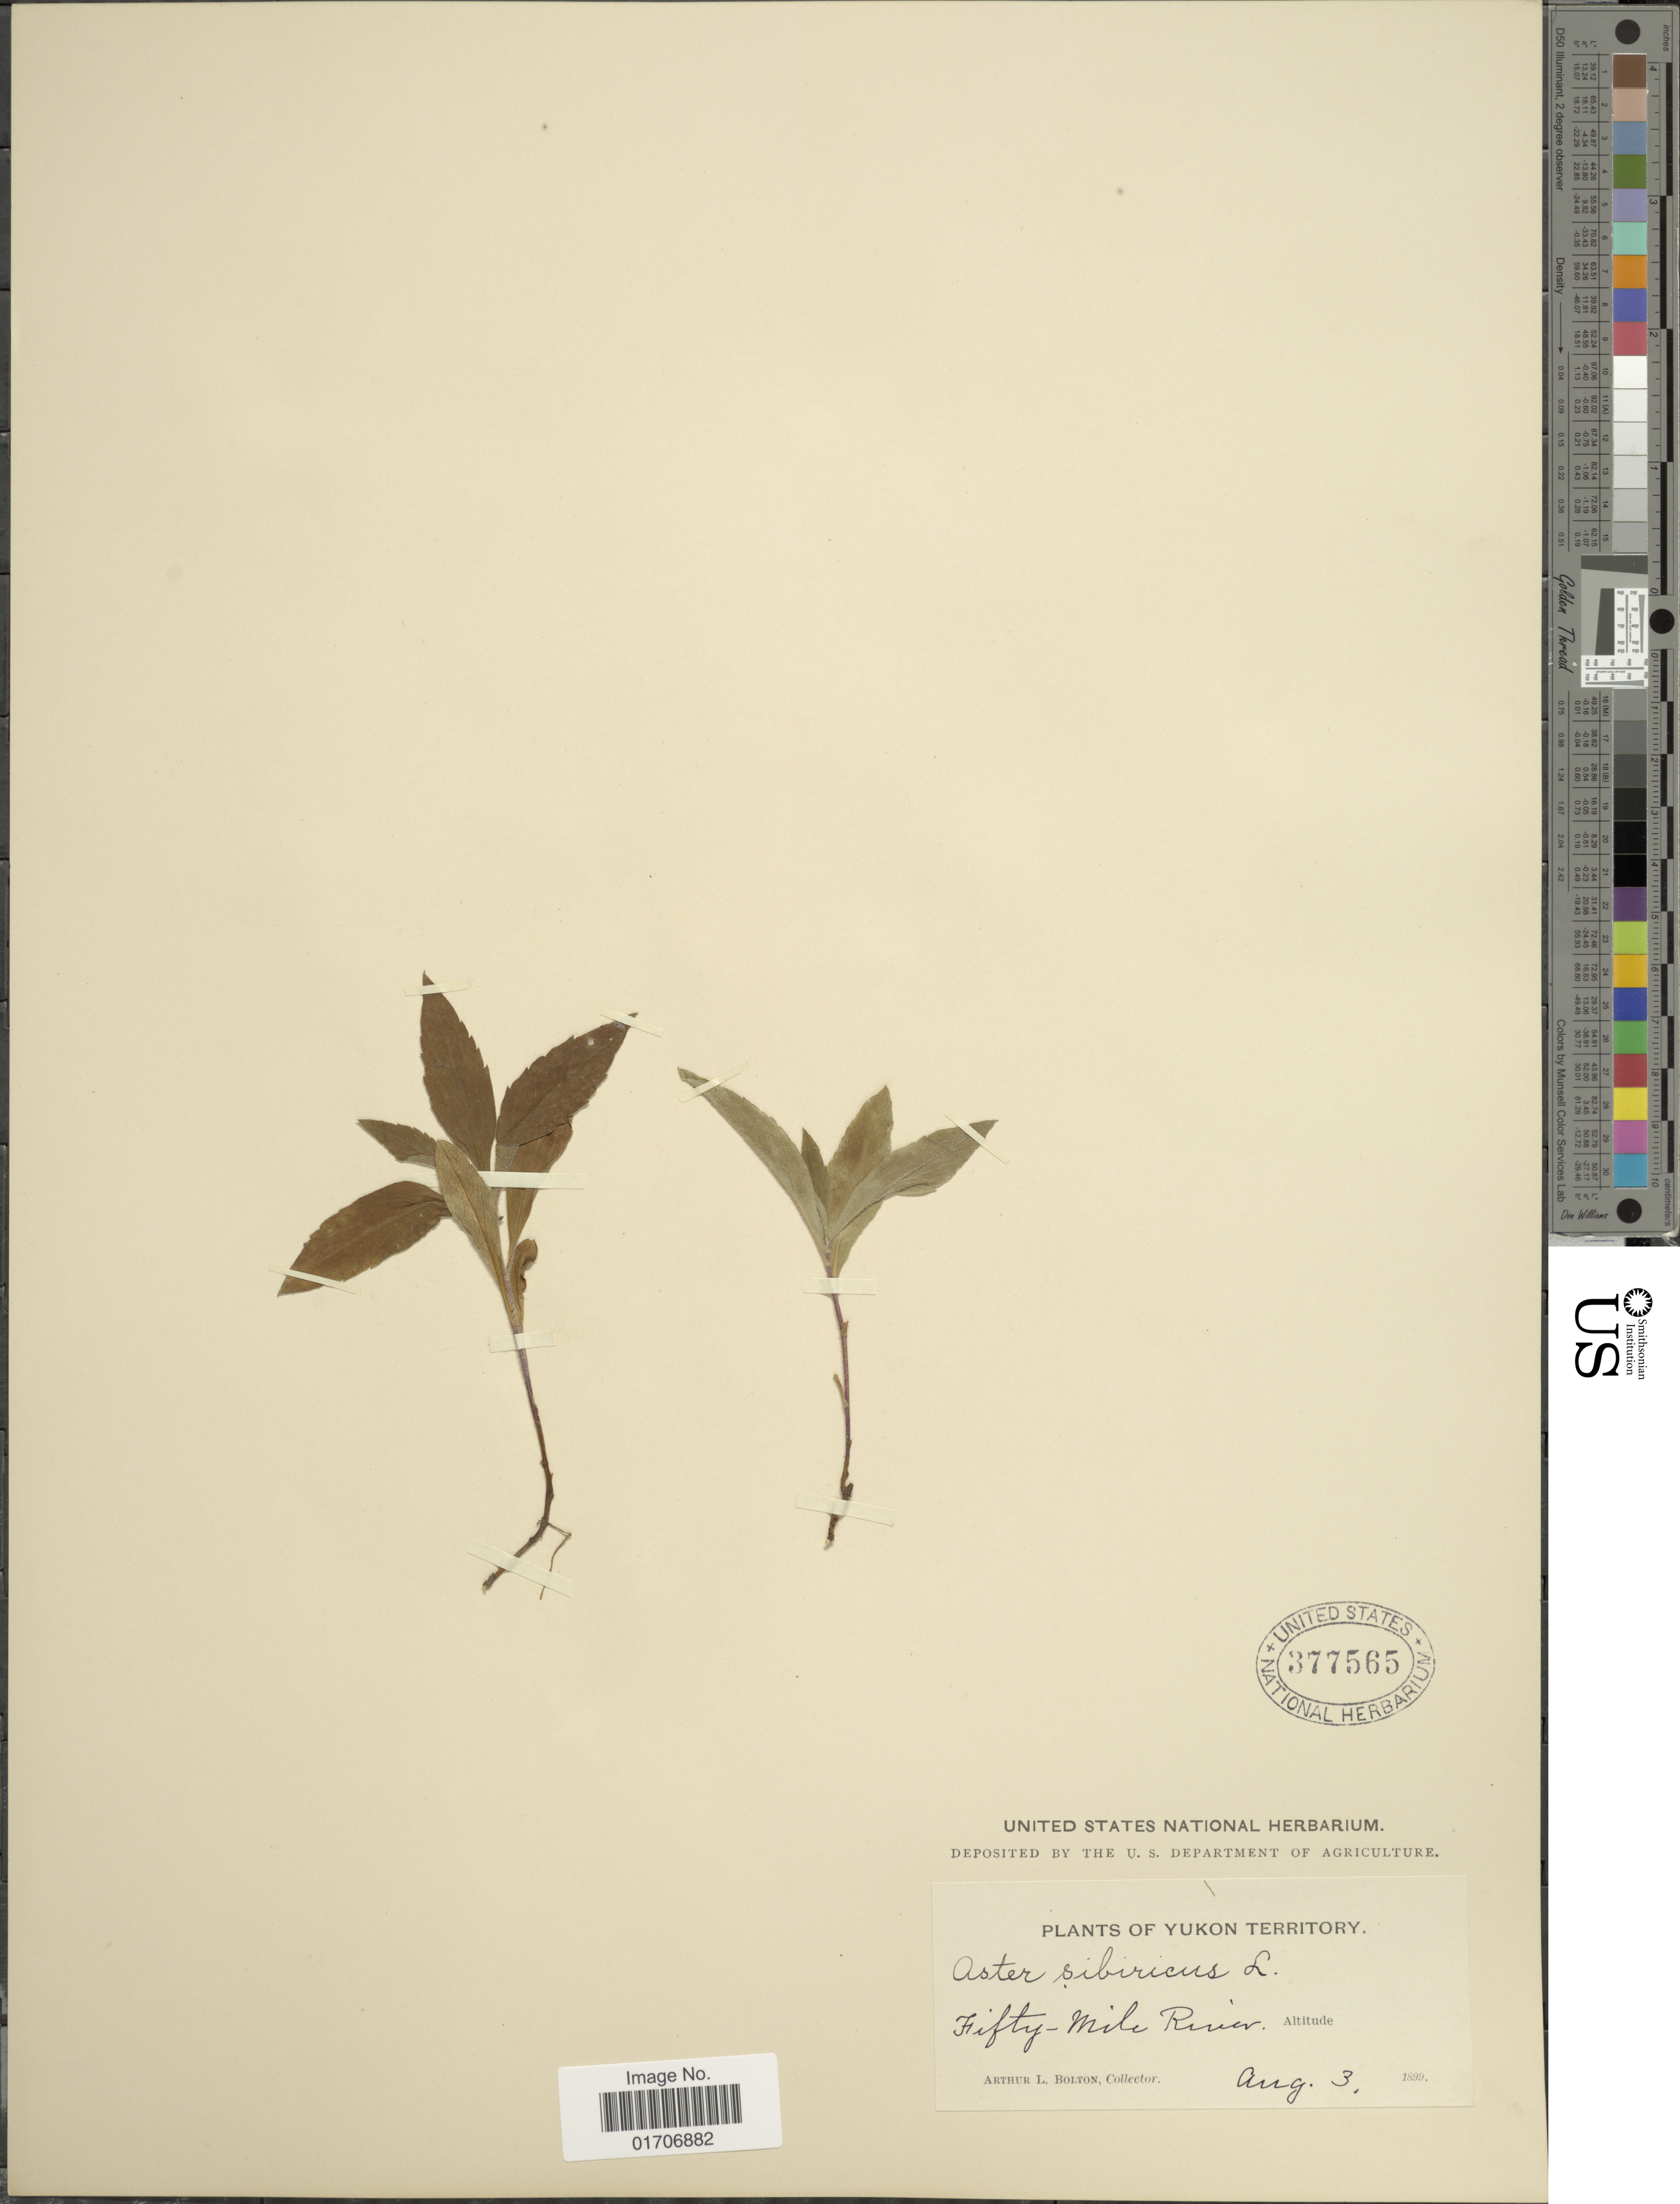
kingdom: Plantae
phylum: Tracheophyta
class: Magnoliopsida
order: Asterales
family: Asteraceae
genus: Eurybia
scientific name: Eurybia sibirica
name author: (L.) G.L. Nesom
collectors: A. Bolton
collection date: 1899-08-03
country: Canada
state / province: Yukon Territory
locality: Fifty Mile River.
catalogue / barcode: US 377565